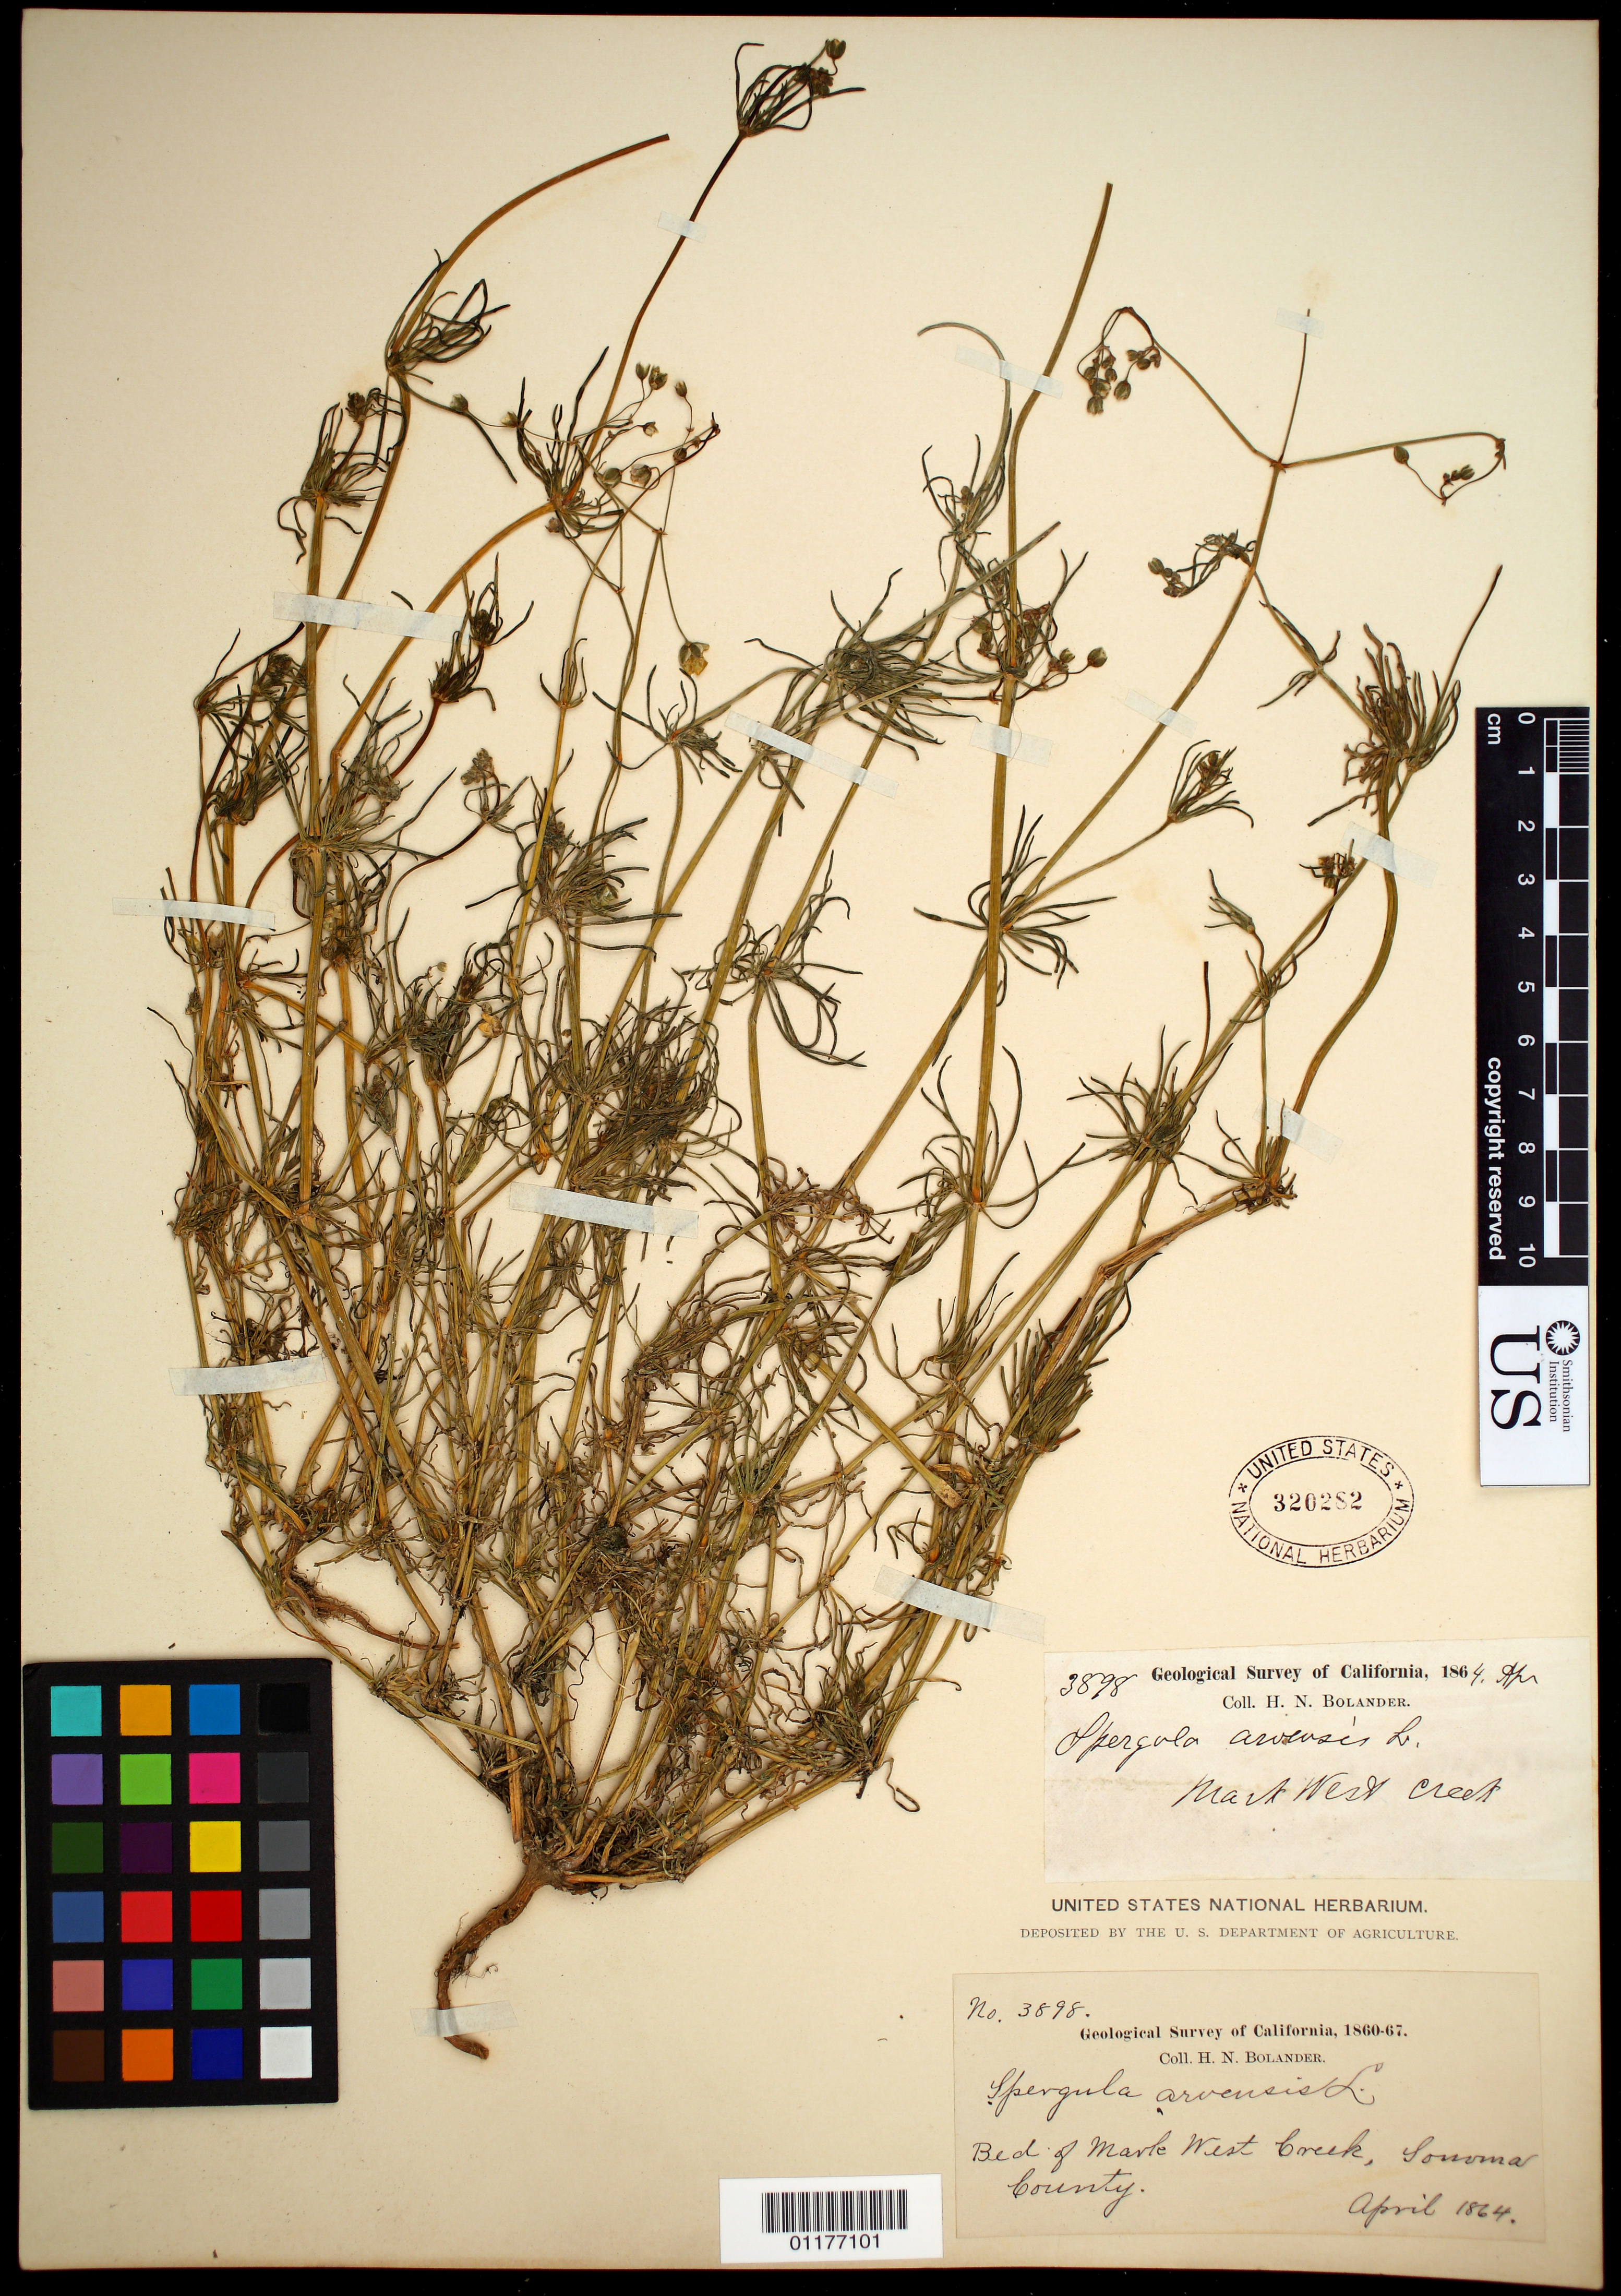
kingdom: Plantae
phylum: Tracheophyta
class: Magnoliopsida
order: Caryophyllales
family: Caryophyllaceae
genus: Spergula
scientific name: Spergula arvensis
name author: L.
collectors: H. Bolander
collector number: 3898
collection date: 1864-04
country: United States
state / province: California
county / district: Sonoma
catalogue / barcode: US 320282